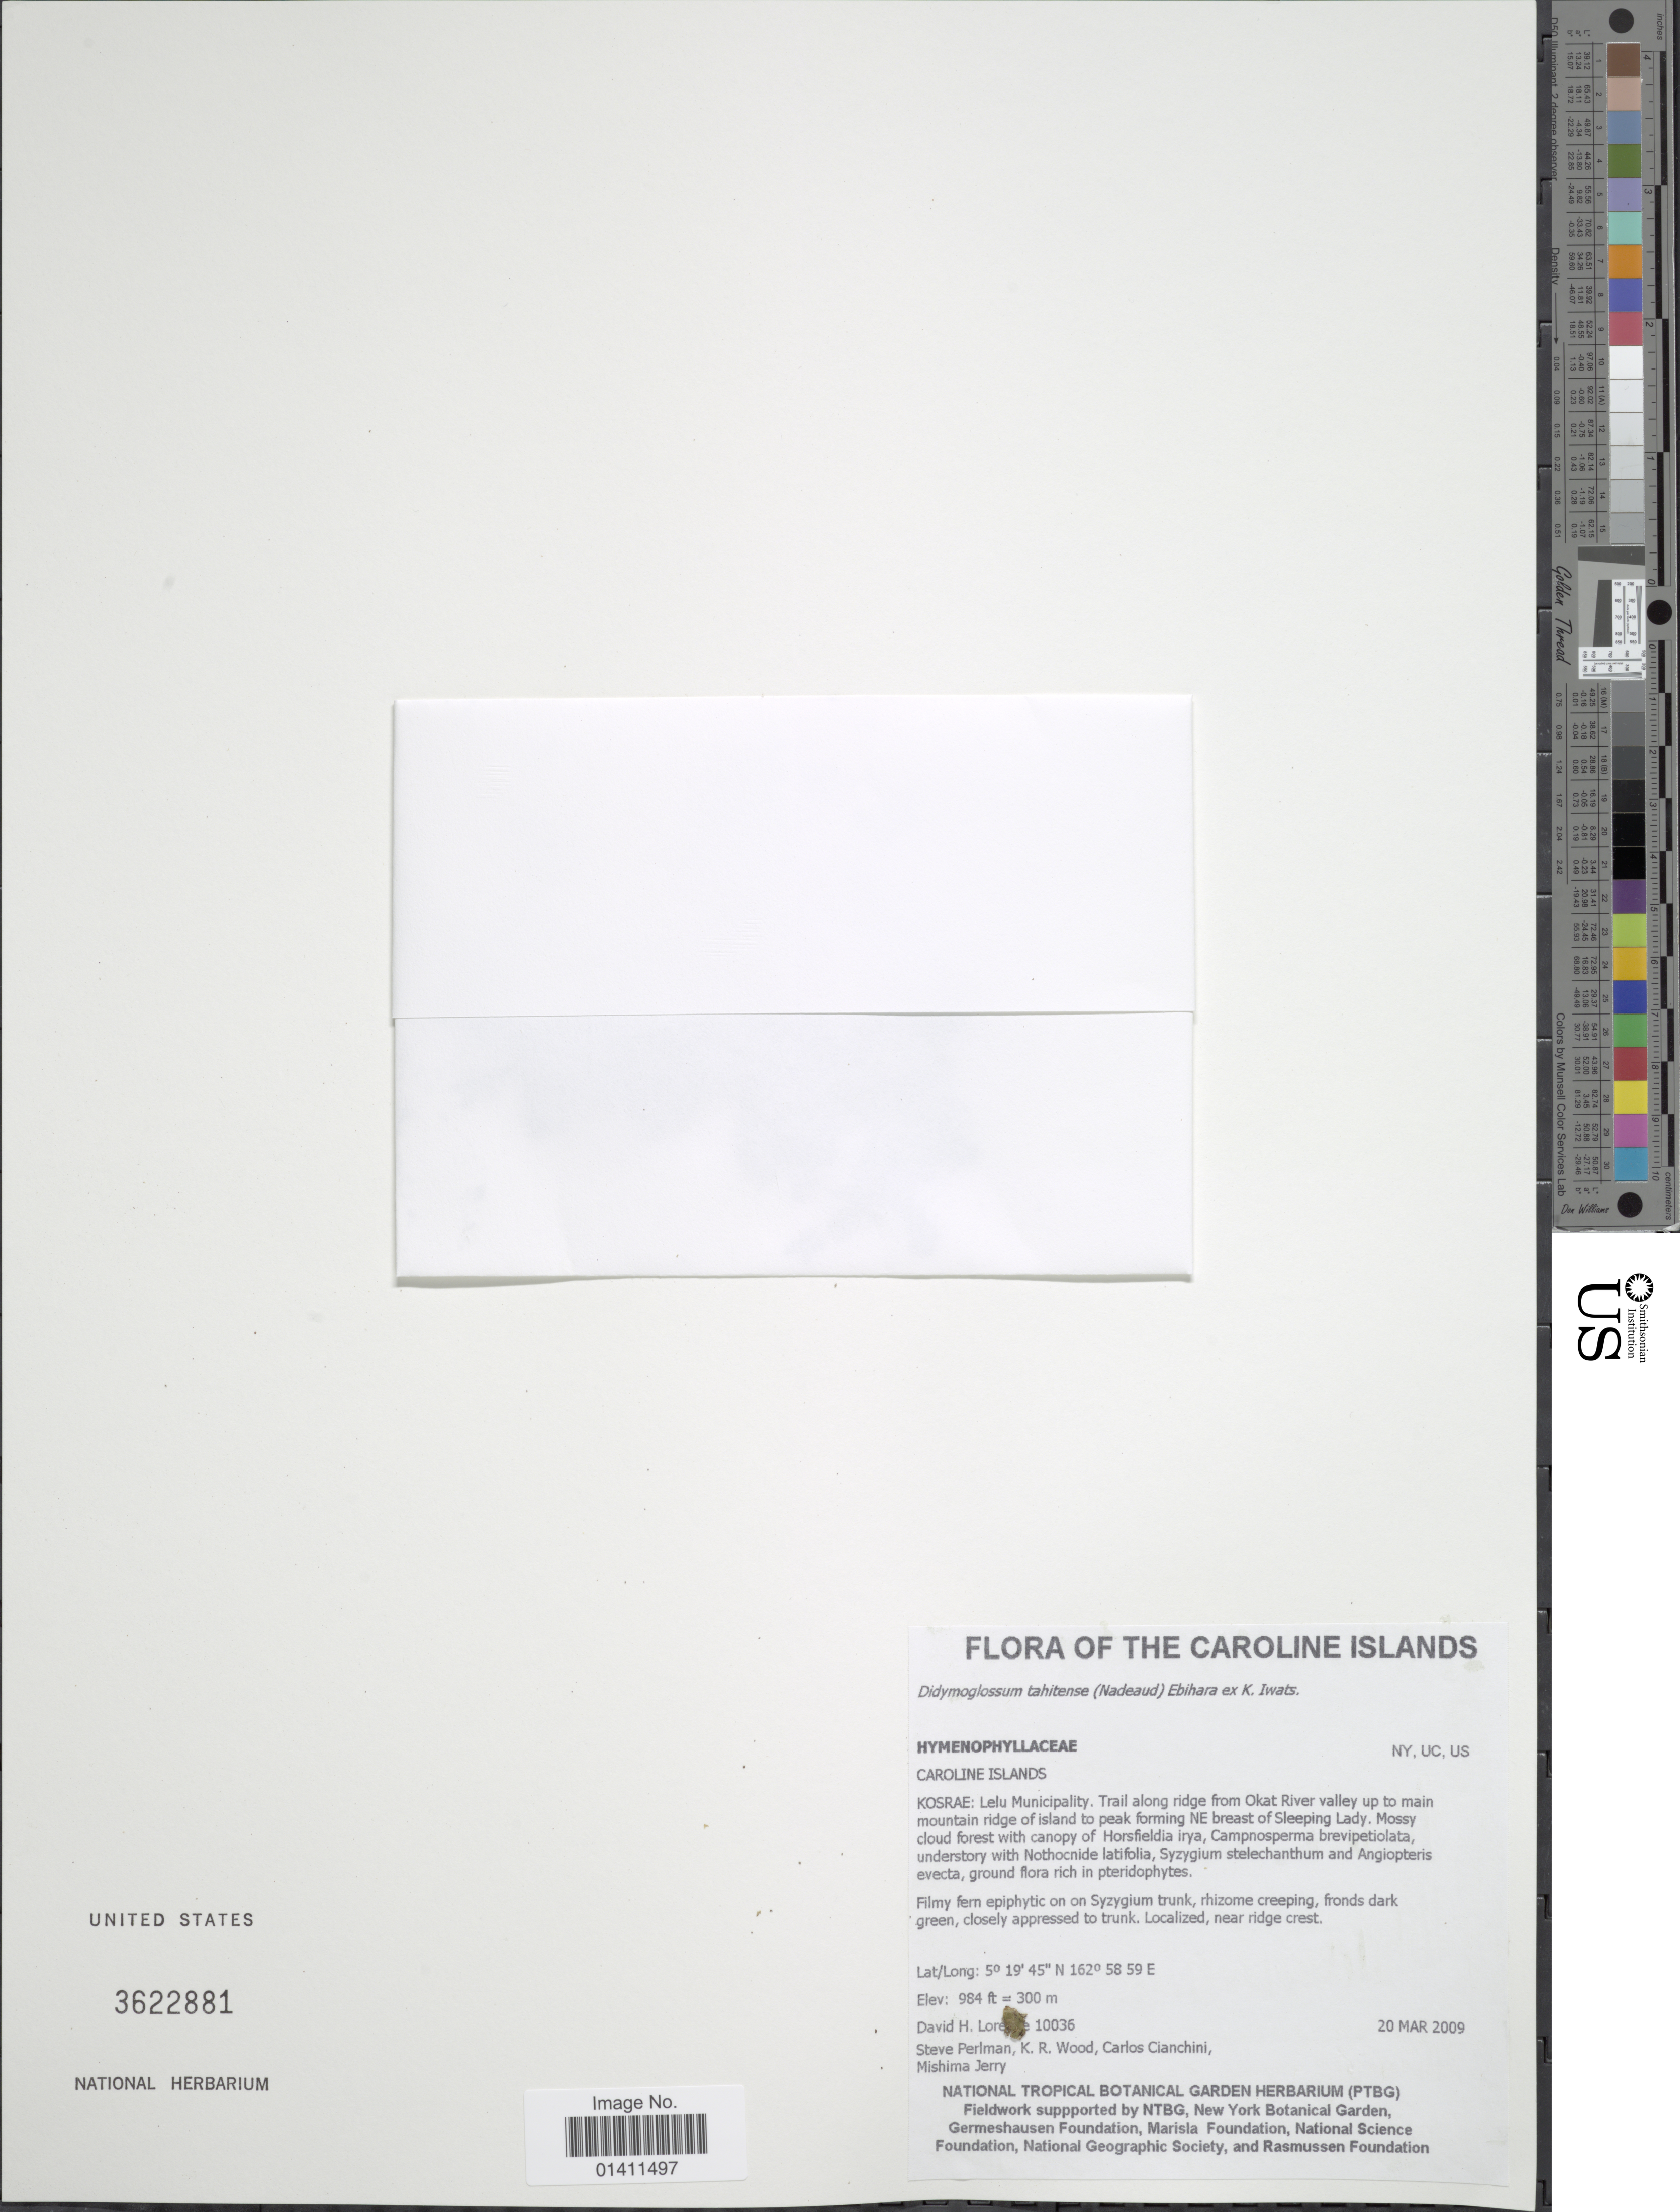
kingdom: Plantae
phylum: Tracheophyta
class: Polypodiopsida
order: Hymenophyllales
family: Hymenophyllaceae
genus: Didymoglossum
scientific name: Didymoglossum tahitense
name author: (Nadeaud) Ebihara & K. Iwats.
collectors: D. Lorence, S. Perlman, K. R. Wood, C. Cianchini & M. Jerry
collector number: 10036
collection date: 2009-03-20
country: Micronesia, Federated States of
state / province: Kosrae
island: Lelu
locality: Caroline Islands: Lelu Municipality. Trail along ridge from Okat River valley up to main mountain ridge of island to peak forming NE breast of Sleepinh Lady.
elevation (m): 300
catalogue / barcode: US 3622881